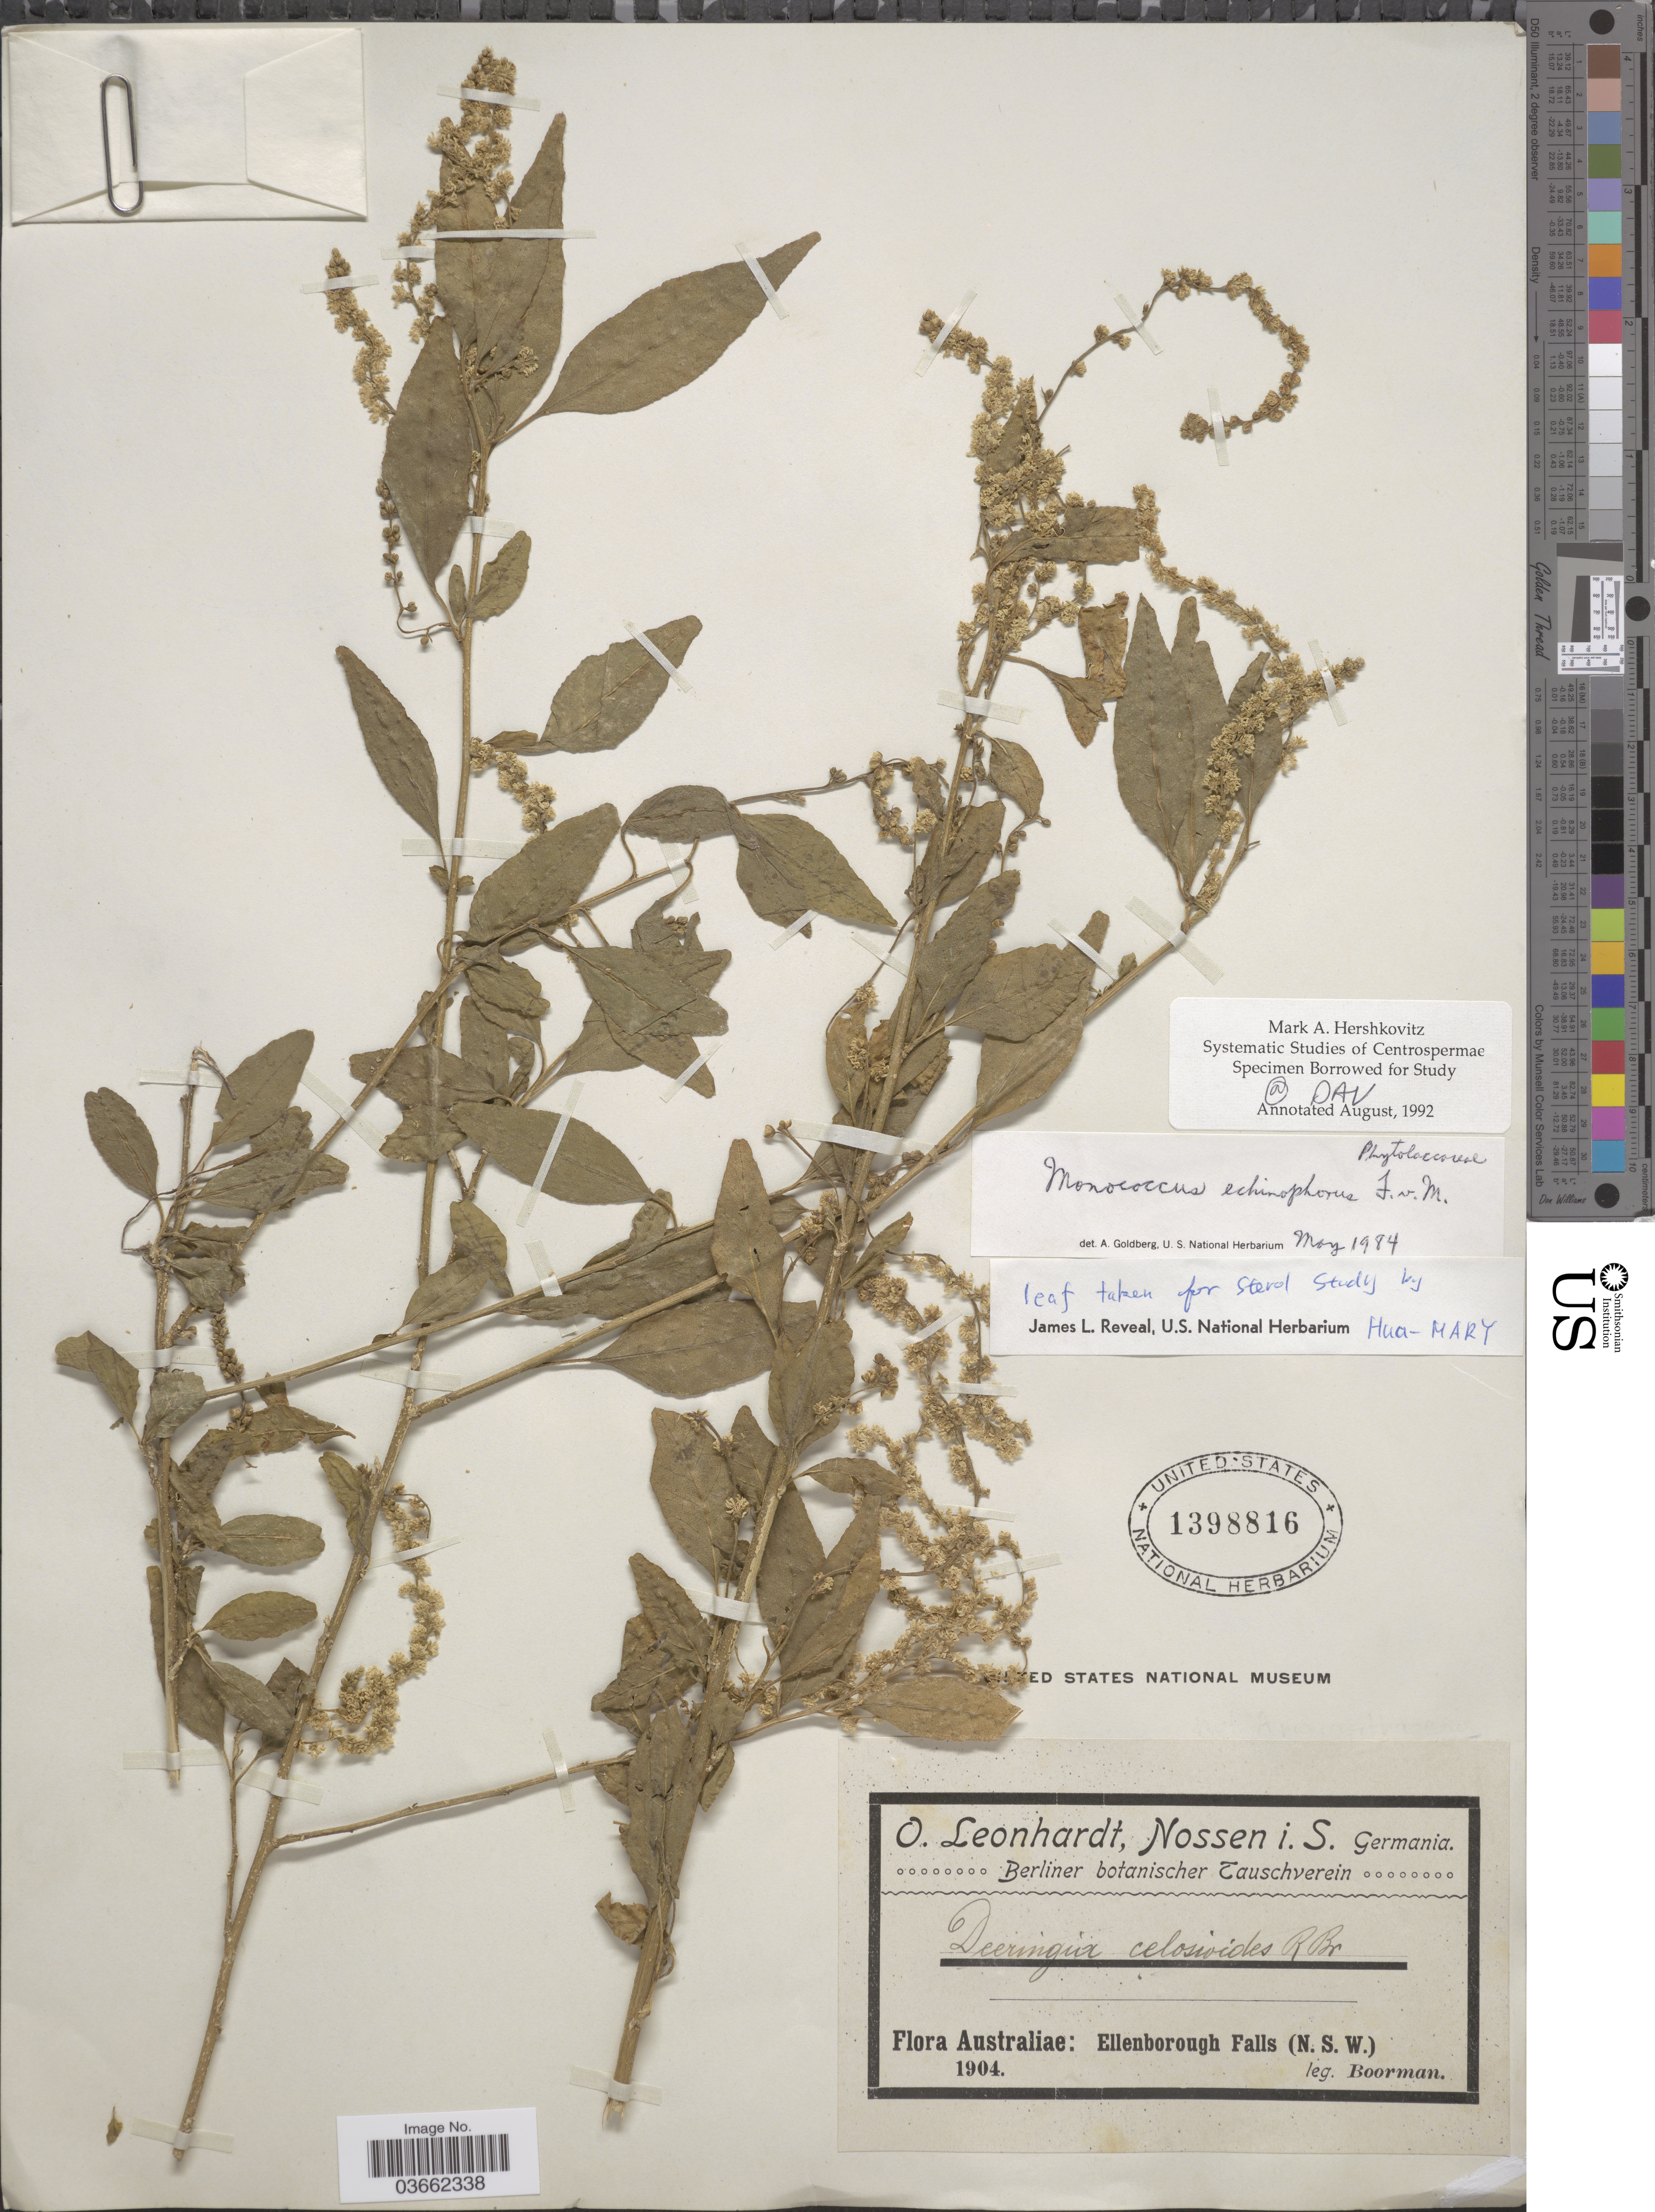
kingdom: Plantae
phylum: Tracheophyta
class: Magnoliopsida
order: Caryophyllales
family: Phytolaccaceae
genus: Monococcus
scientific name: Monococcus echinophorus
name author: F. Muell.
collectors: -. Boorman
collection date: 1904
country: Australia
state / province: New South Wales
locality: Ellenborough Falls.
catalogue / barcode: US 1398816